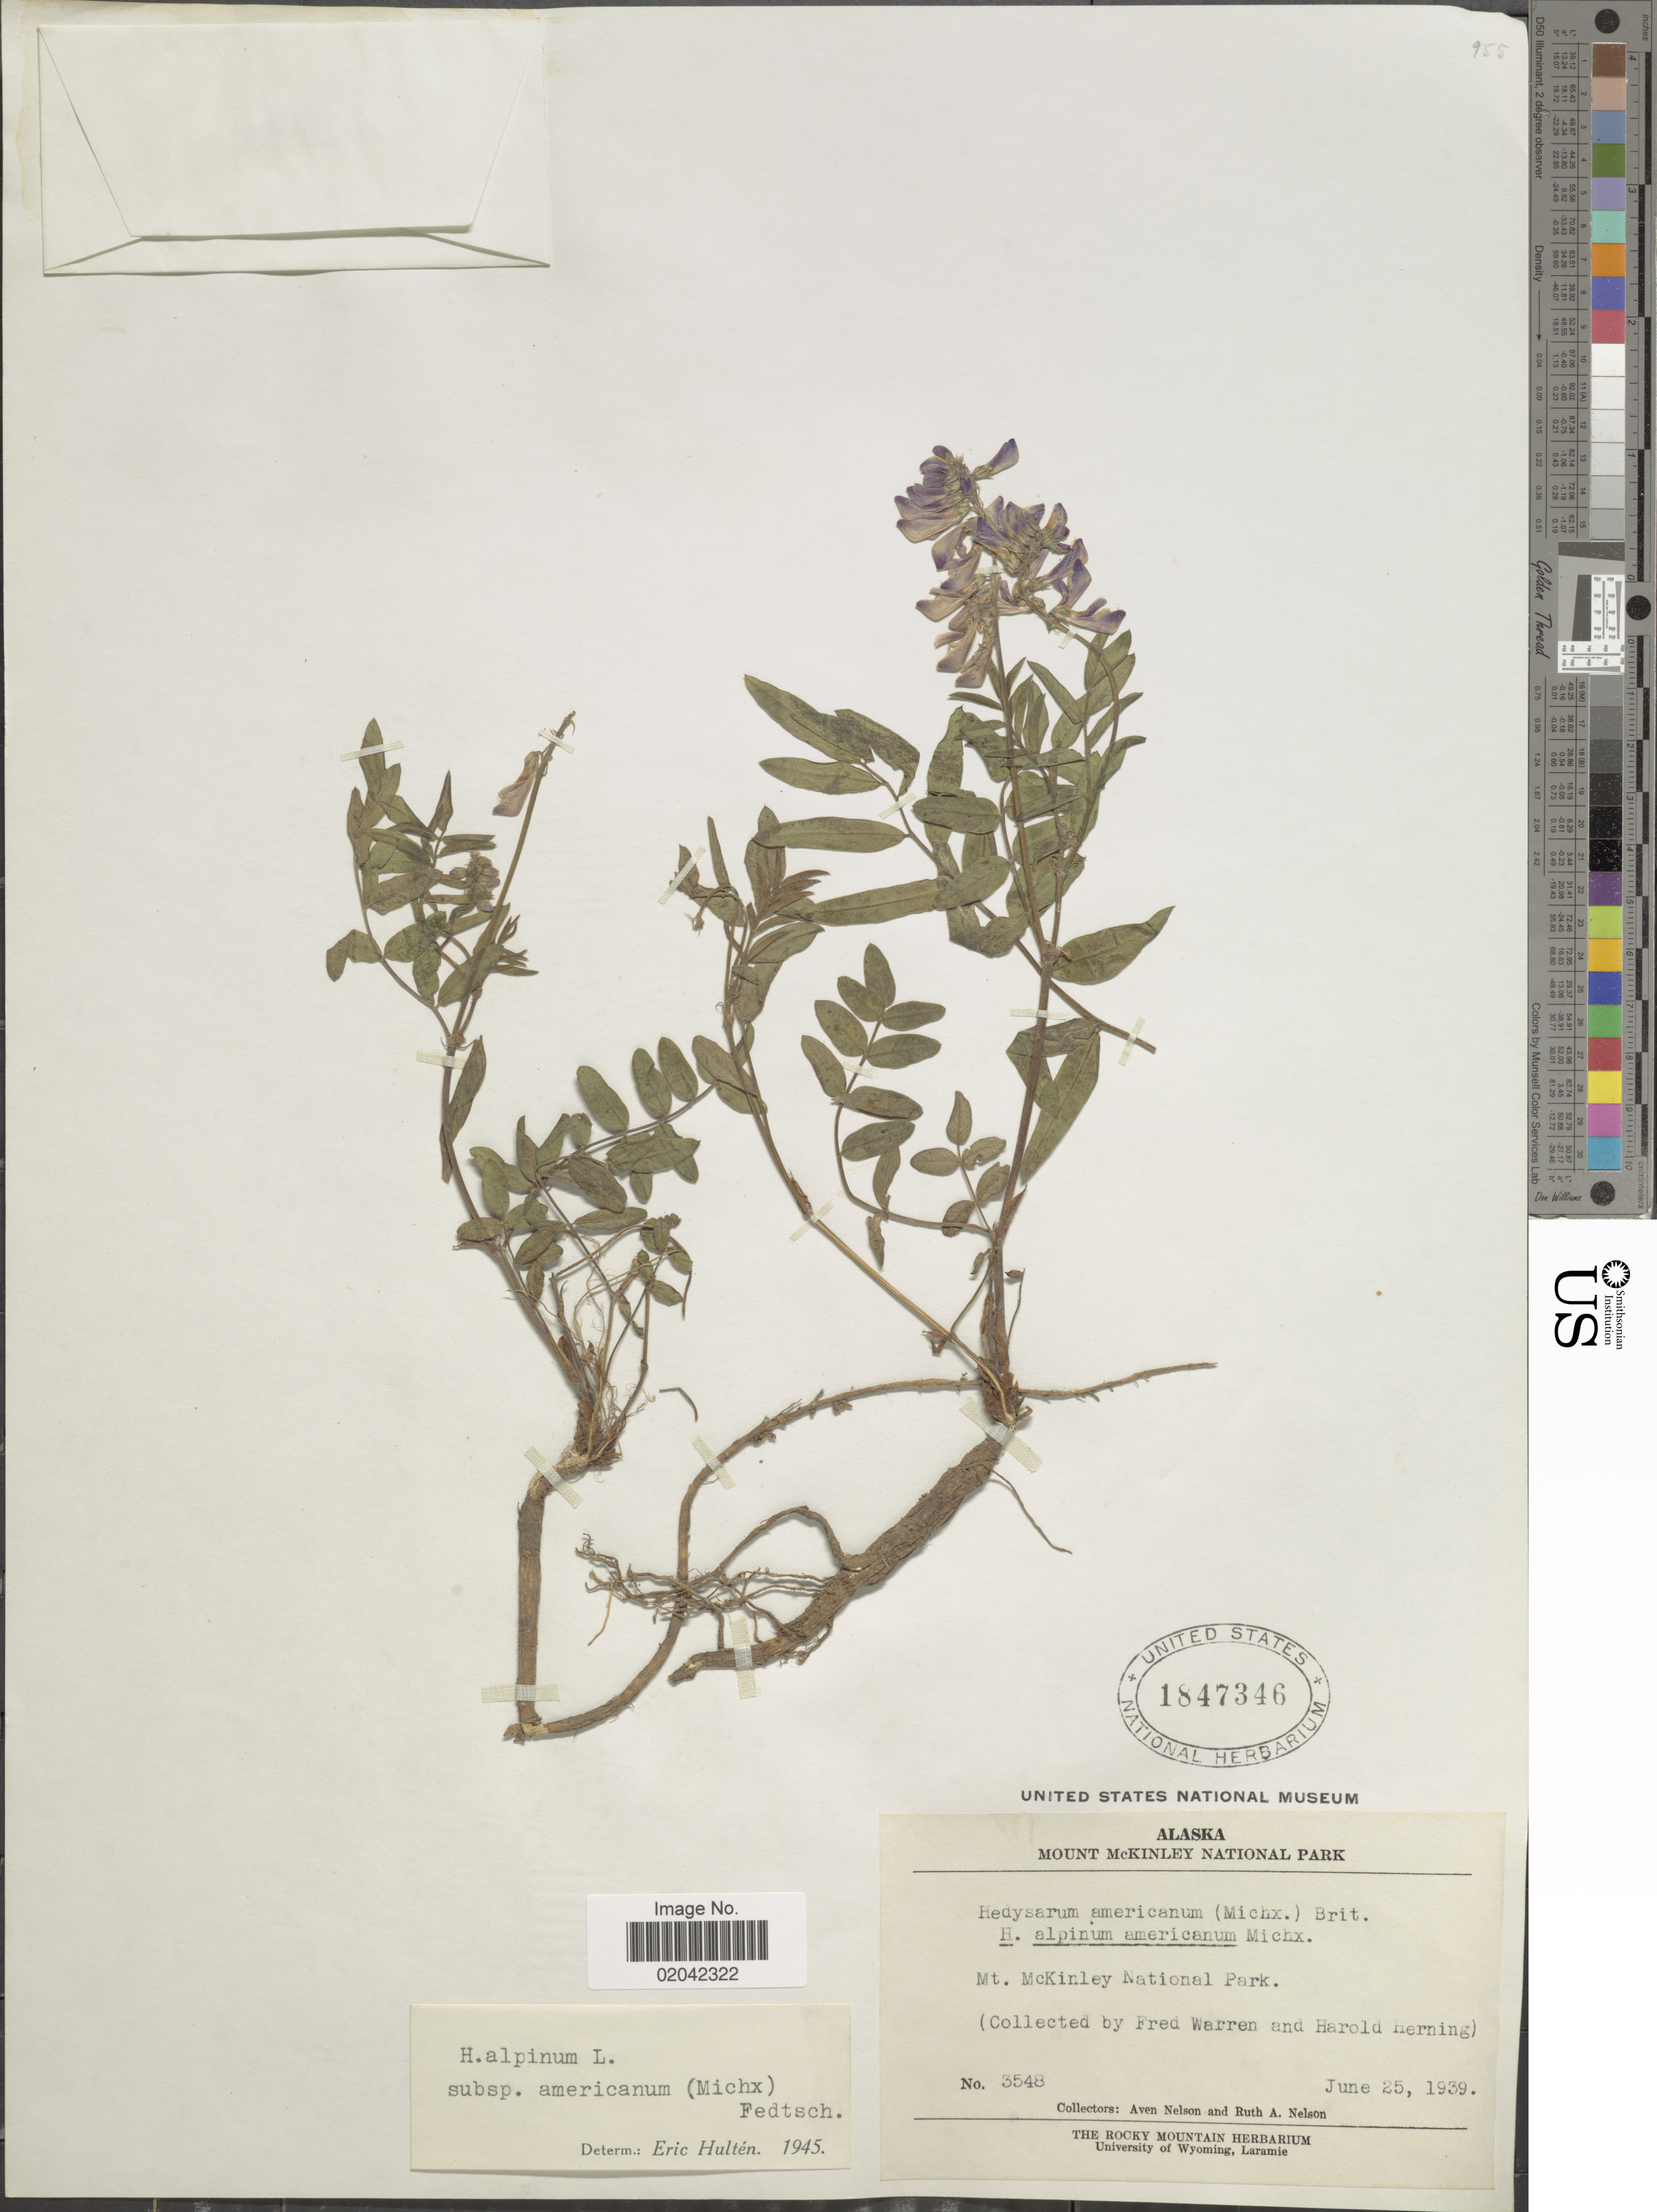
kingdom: Plantae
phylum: Tracheophyta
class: Magnoliopsida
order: Fabales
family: Fabaceae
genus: Hedysarum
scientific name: Hedysarum alpinum var. americanum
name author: Michx. ex Pursh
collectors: A. Nelson, R. A. Nelson, F. Warren & H. Herning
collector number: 3548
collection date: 1939-06-25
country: United States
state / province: Alaska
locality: Mount McKinley National Park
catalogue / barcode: US 1847346